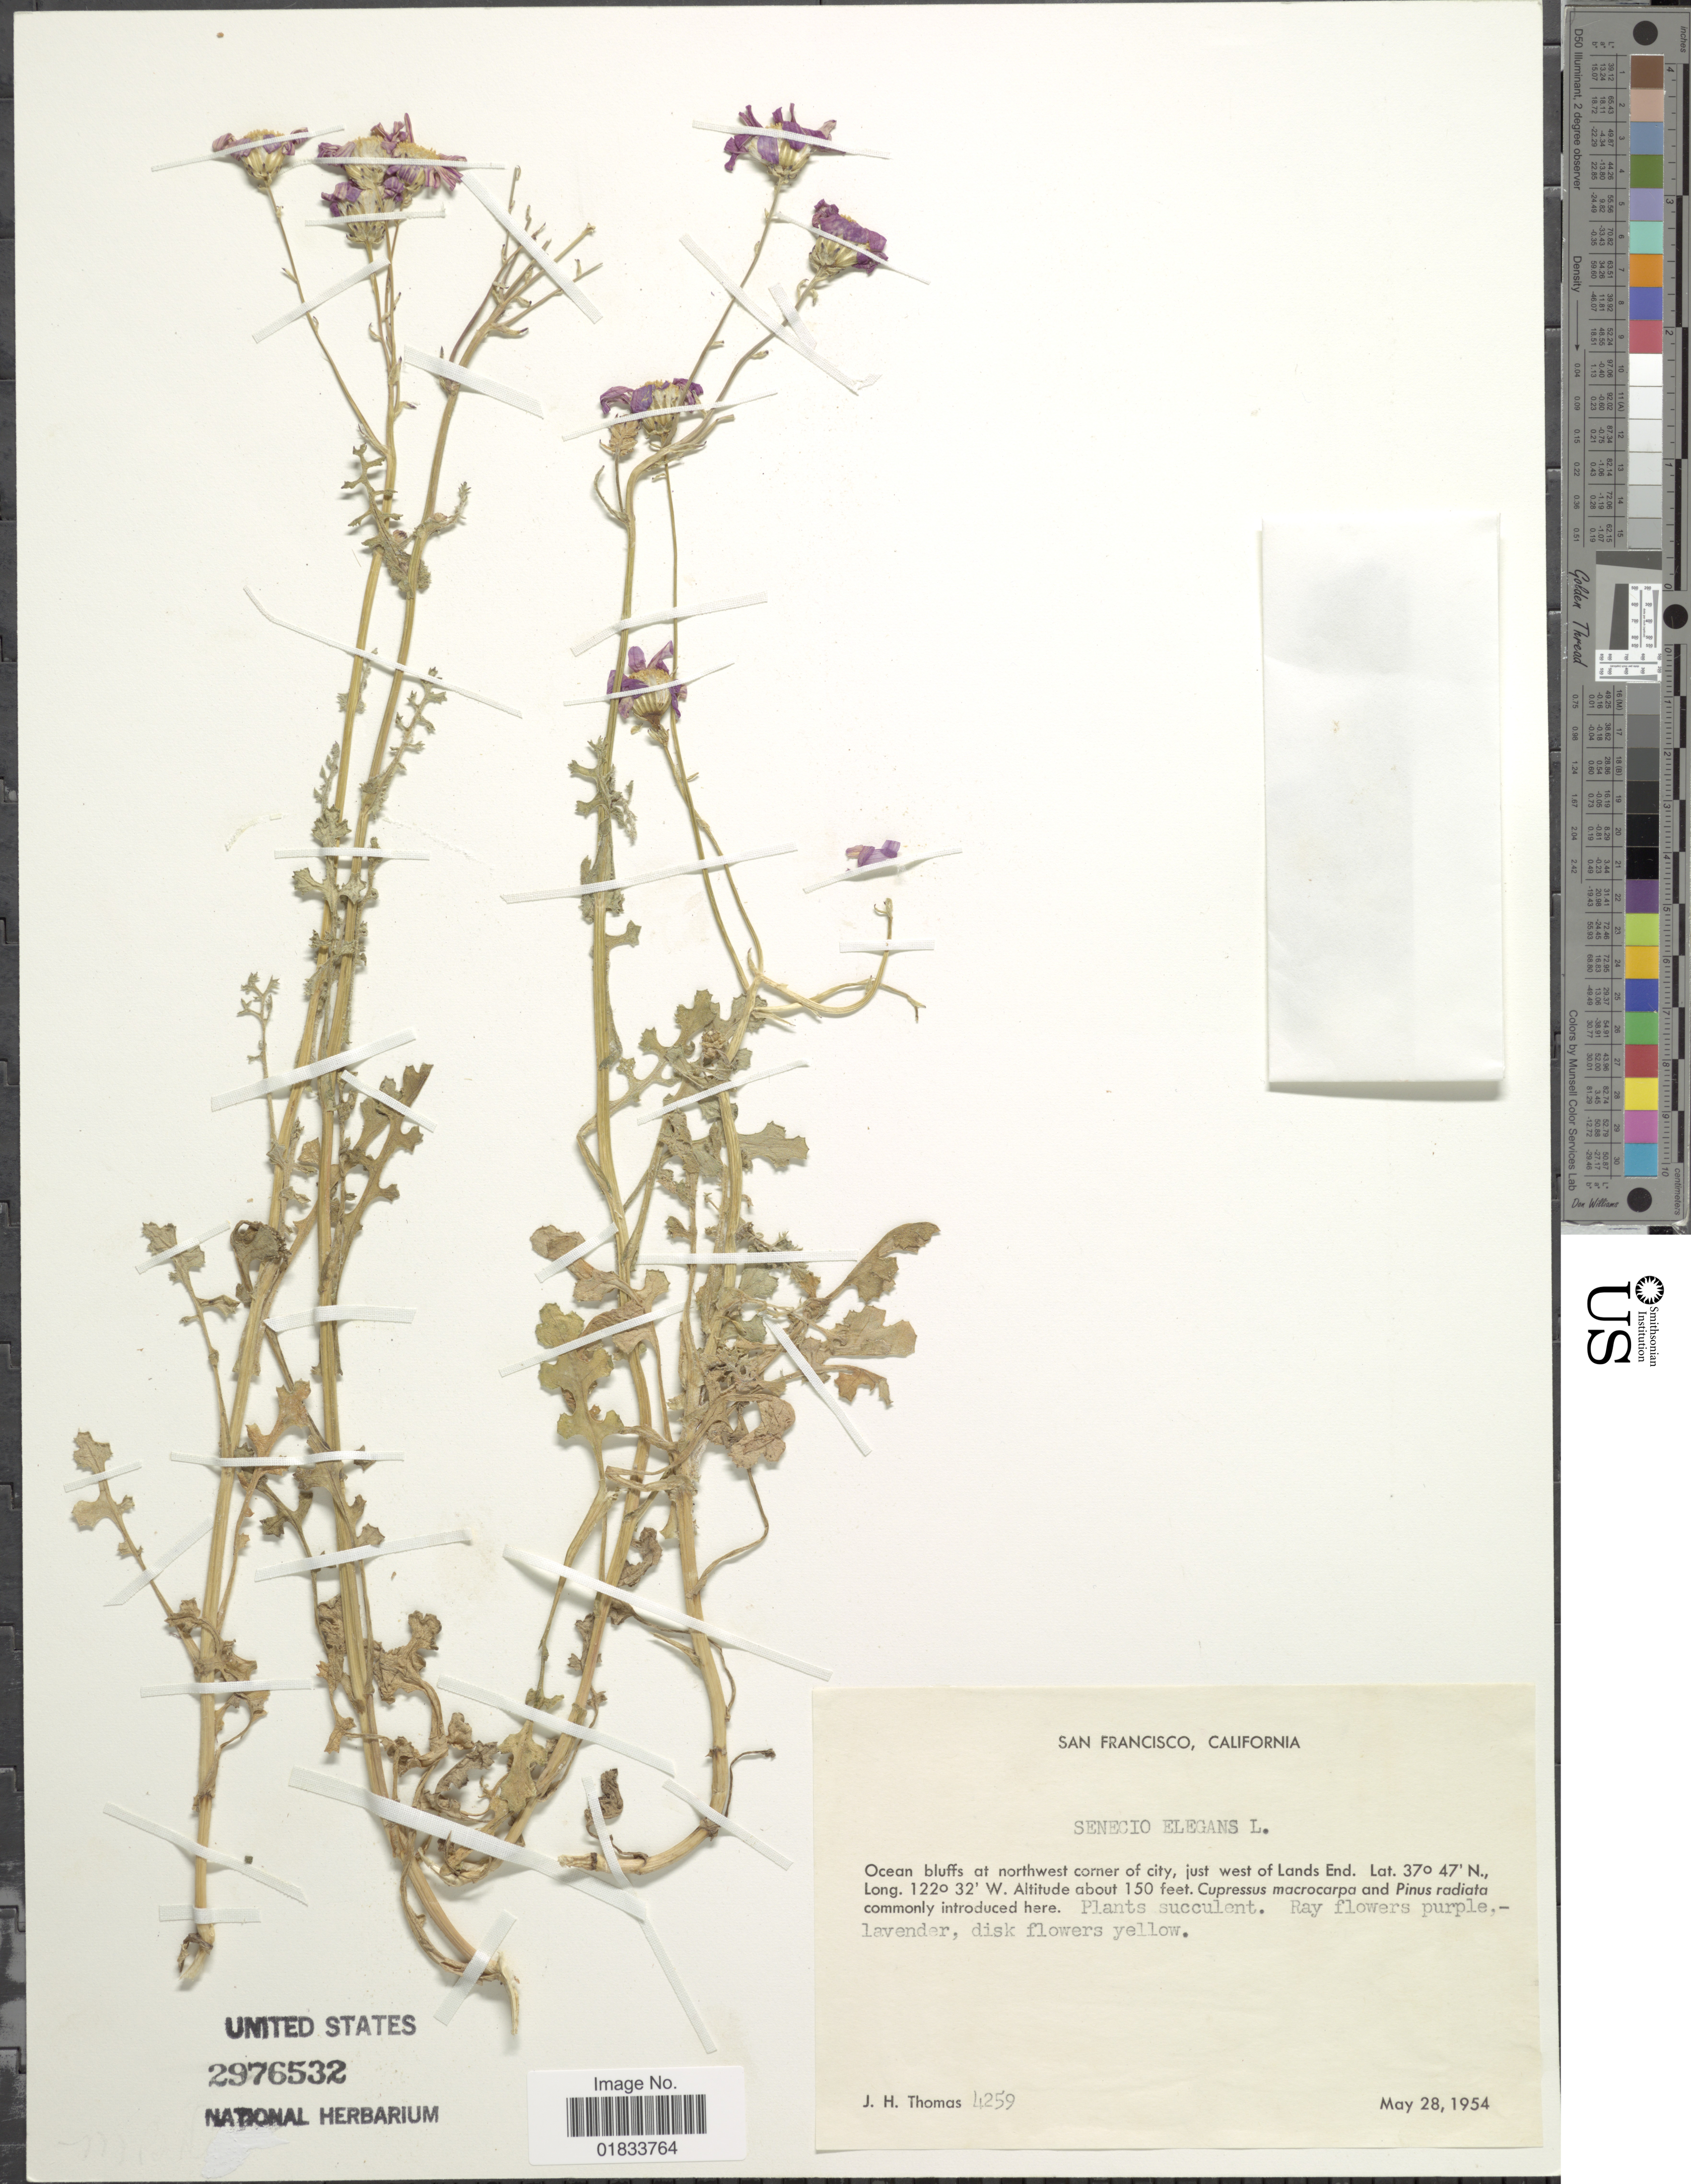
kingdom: Plantae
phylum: Tracheophyta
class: Magnoliopsida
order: Asterales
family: Asteraceae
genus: Senecio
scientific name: Senecio elegans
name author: L.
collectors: J. H. Thomas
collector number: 4259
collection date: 1954-05-28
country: United States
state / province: California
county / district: San Francisco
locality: San Francisco, Ocean bluffs at northwest corner of city, just west of Lands End.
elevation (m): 46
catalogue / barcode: US 2976532